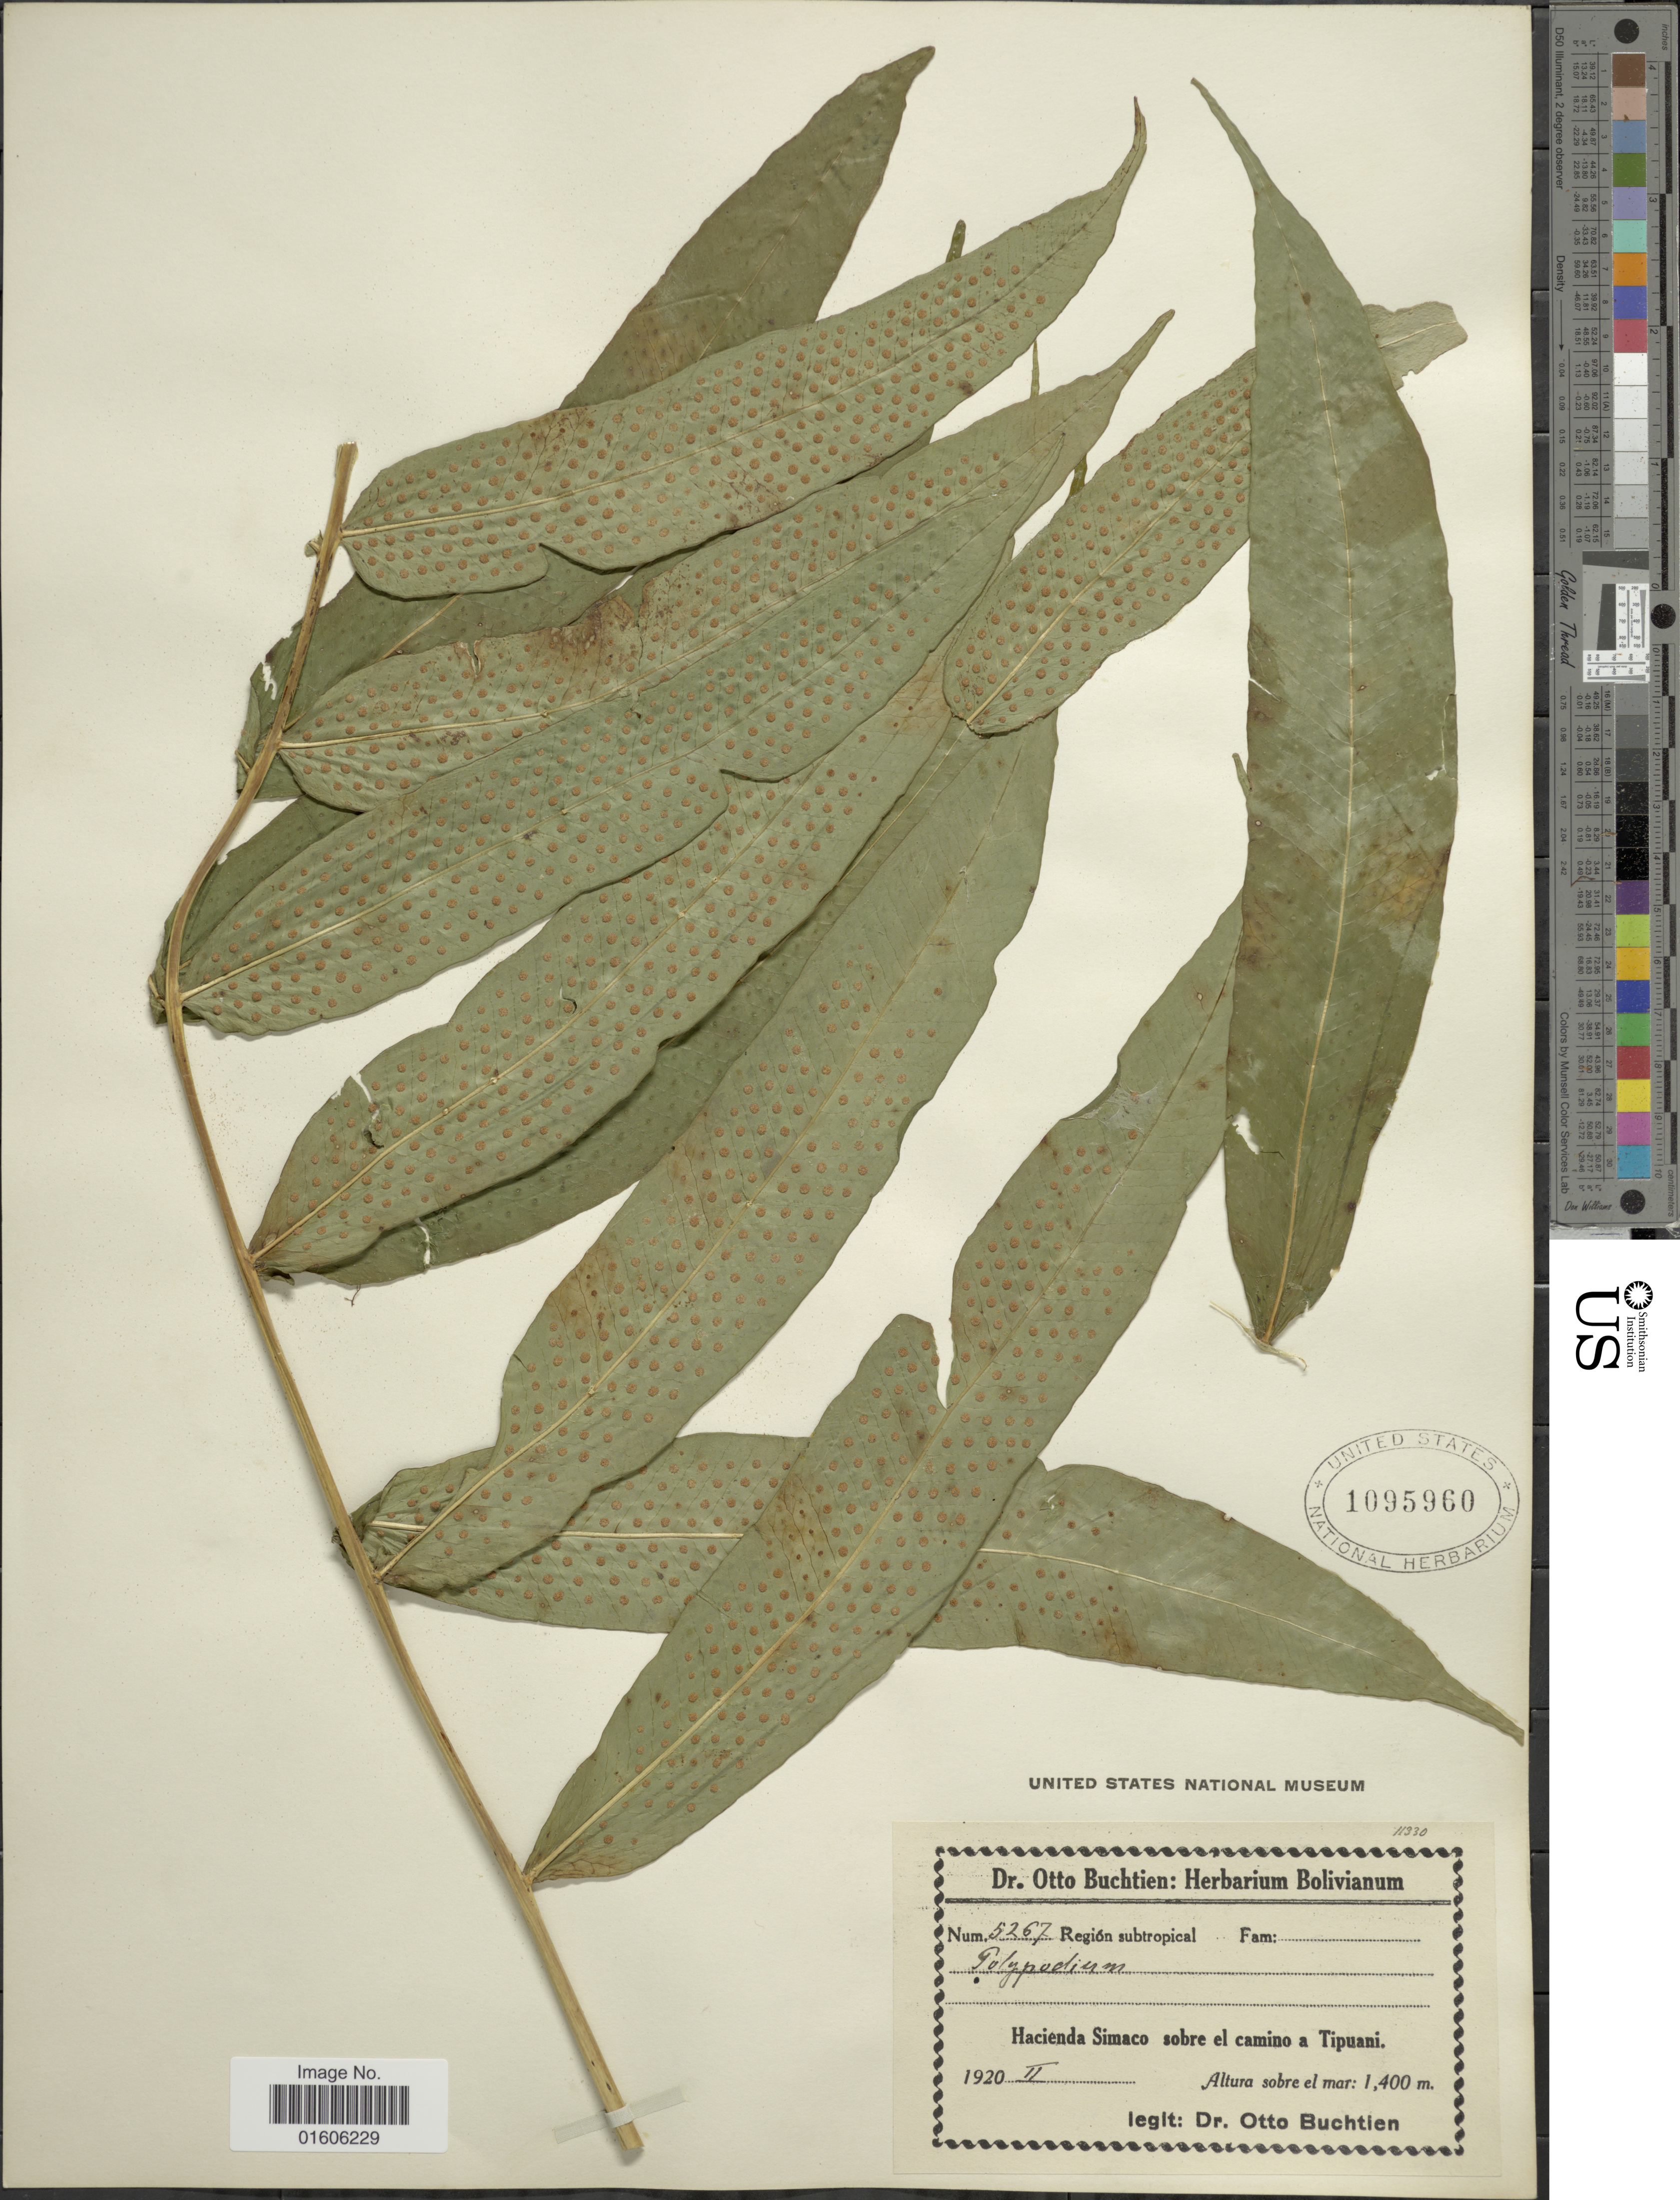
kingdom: Plantae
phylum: Tracheophyta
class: Polypodiopsida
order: Polypodiales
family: Polypodiaceae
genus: Serpocaulon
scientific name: Serpocaulon fraxinifolium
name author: (Jacq.) A.R. Sm.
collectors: O. Buchtien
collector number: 5267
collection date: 1920-02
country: Bolivia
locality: Región subtropical. Hacienda Simaco sobre el camino a Tipuani.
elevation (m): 1400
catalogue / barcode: US 1095960